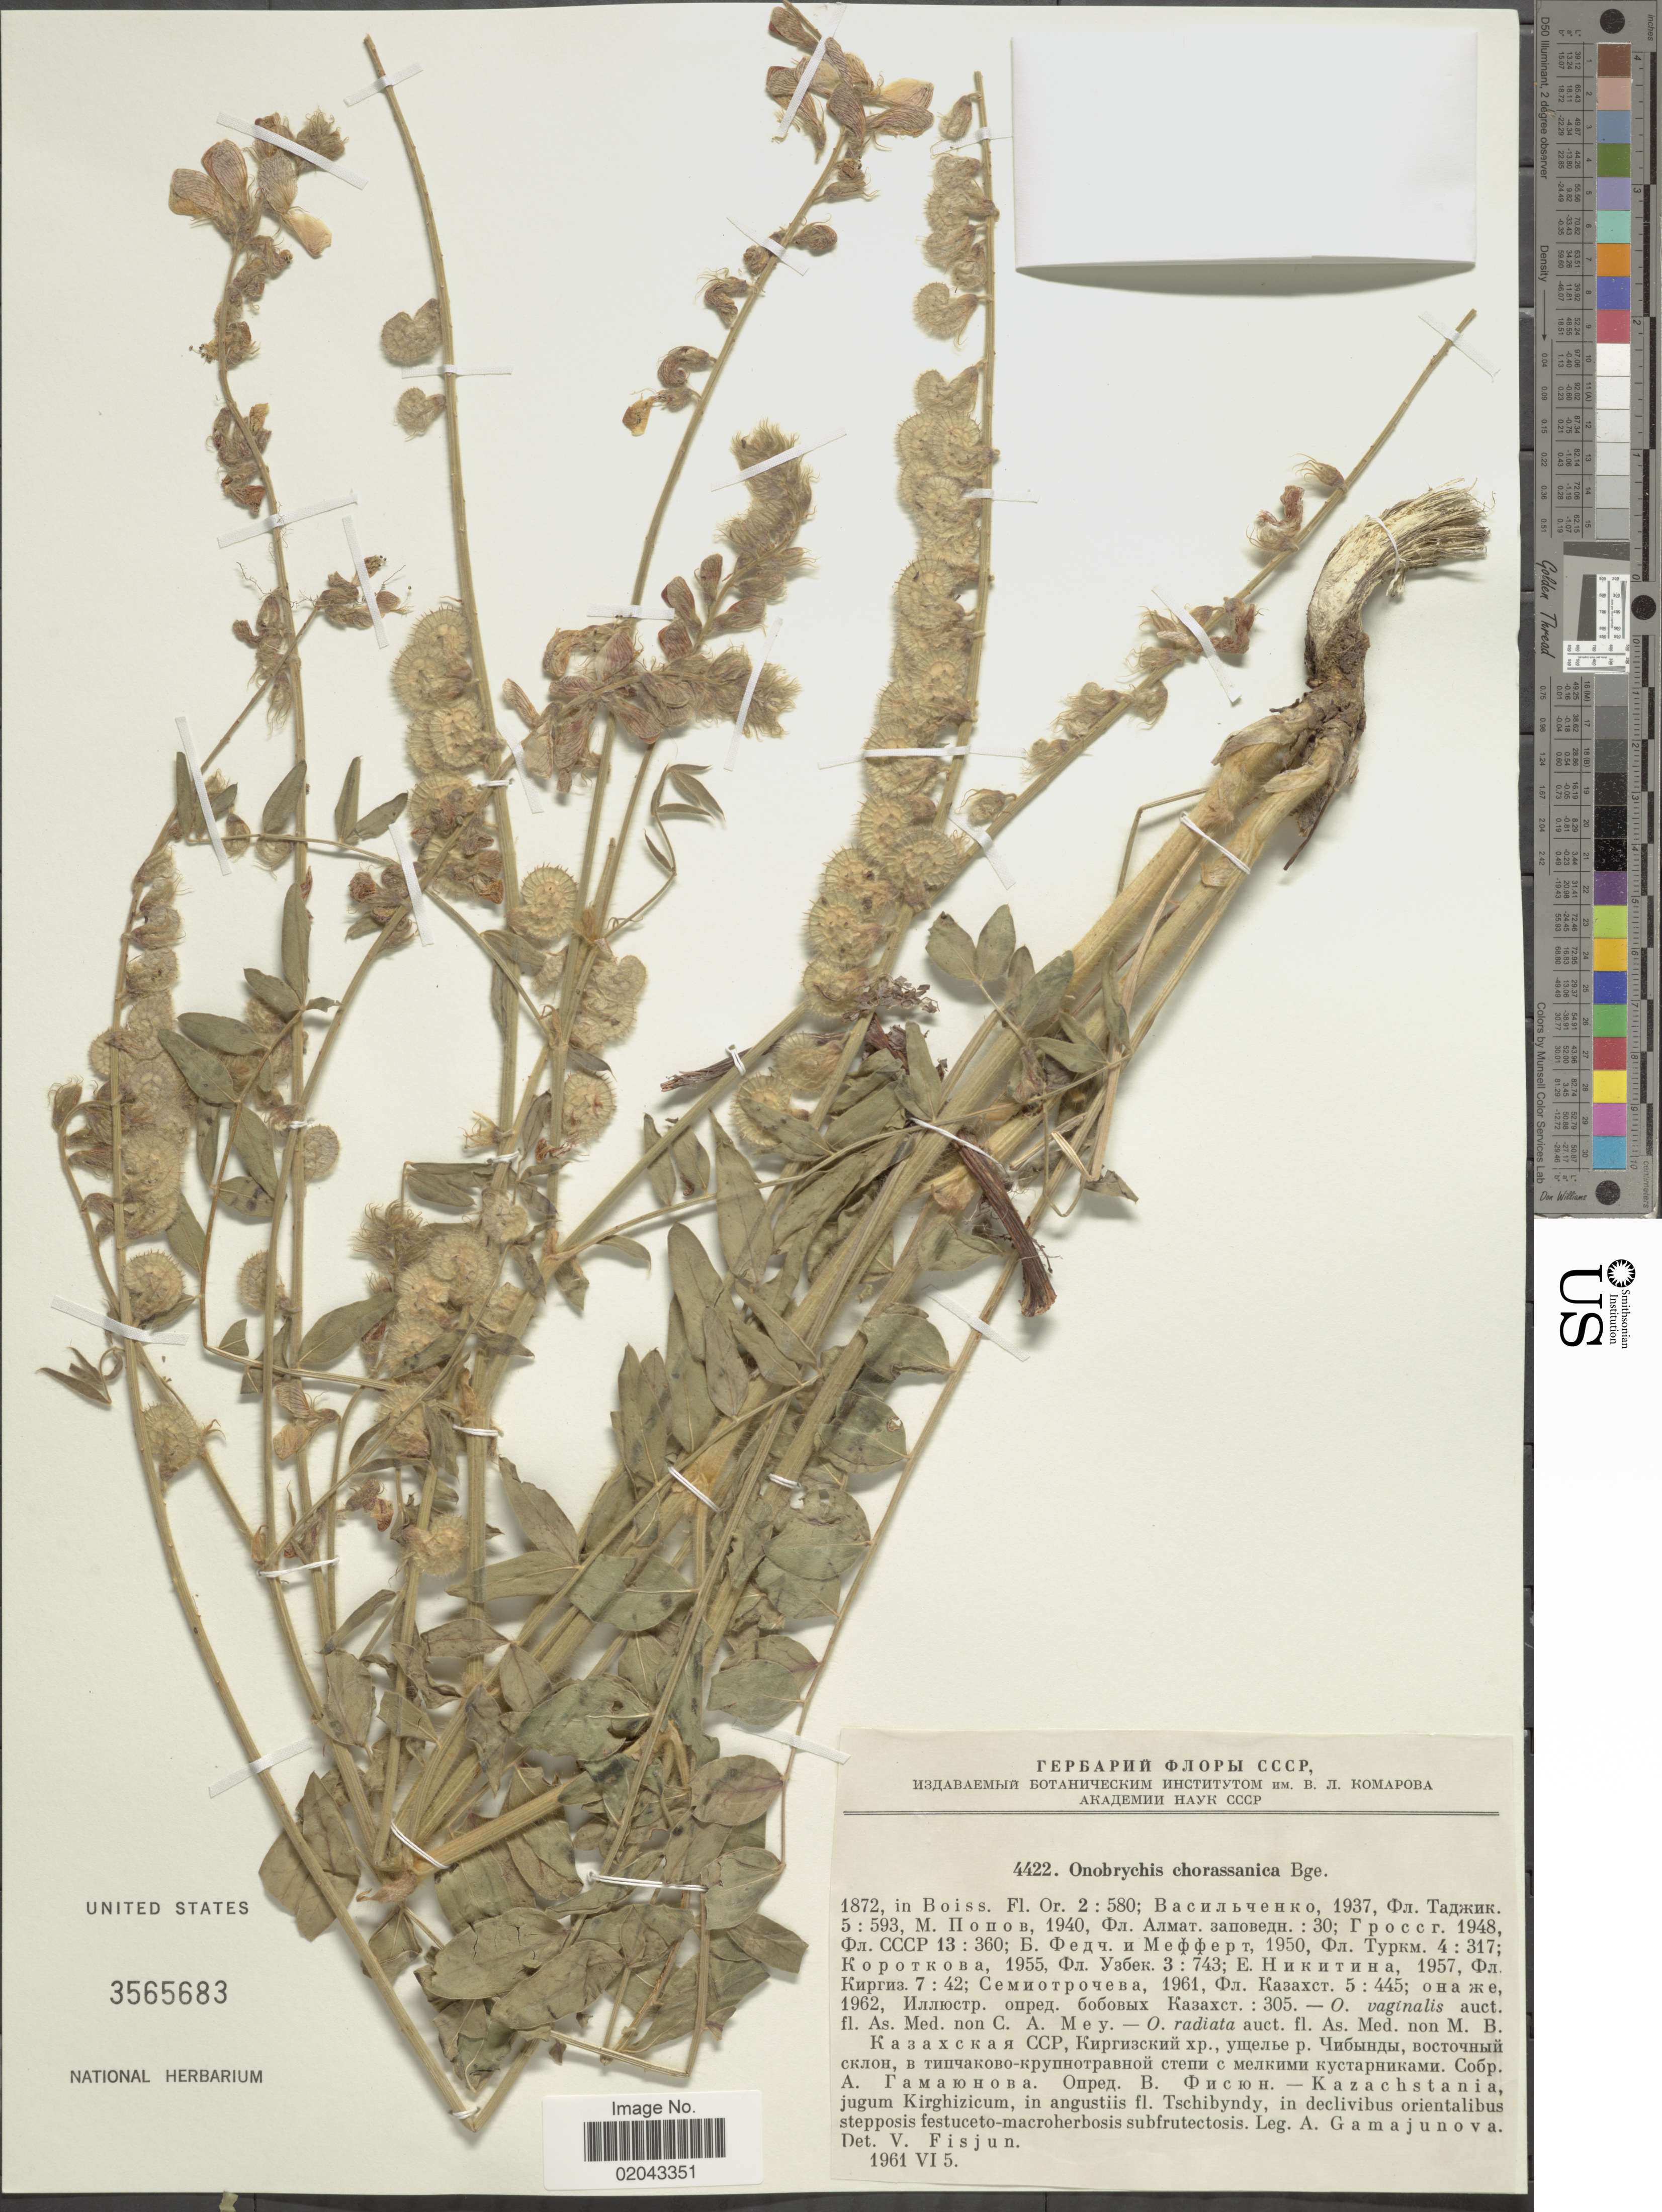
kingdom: Plantae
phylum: Tracheophyta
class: Magnoliopsida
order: Fabales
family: Fabaceae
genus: Onobrychis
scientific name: Onobrychis chorassanica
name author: Boiss.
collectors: A. P. Gamajunova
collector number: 4422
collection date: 1961-06-05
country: Kazakhstan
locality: Kazachstania, Jugum Kirghizicum, in angustiis fl. Tschibyndy, in declivibus orientalibus stepposis festuceto-macroherbosis subfrutectosis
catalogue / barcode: US 3565683